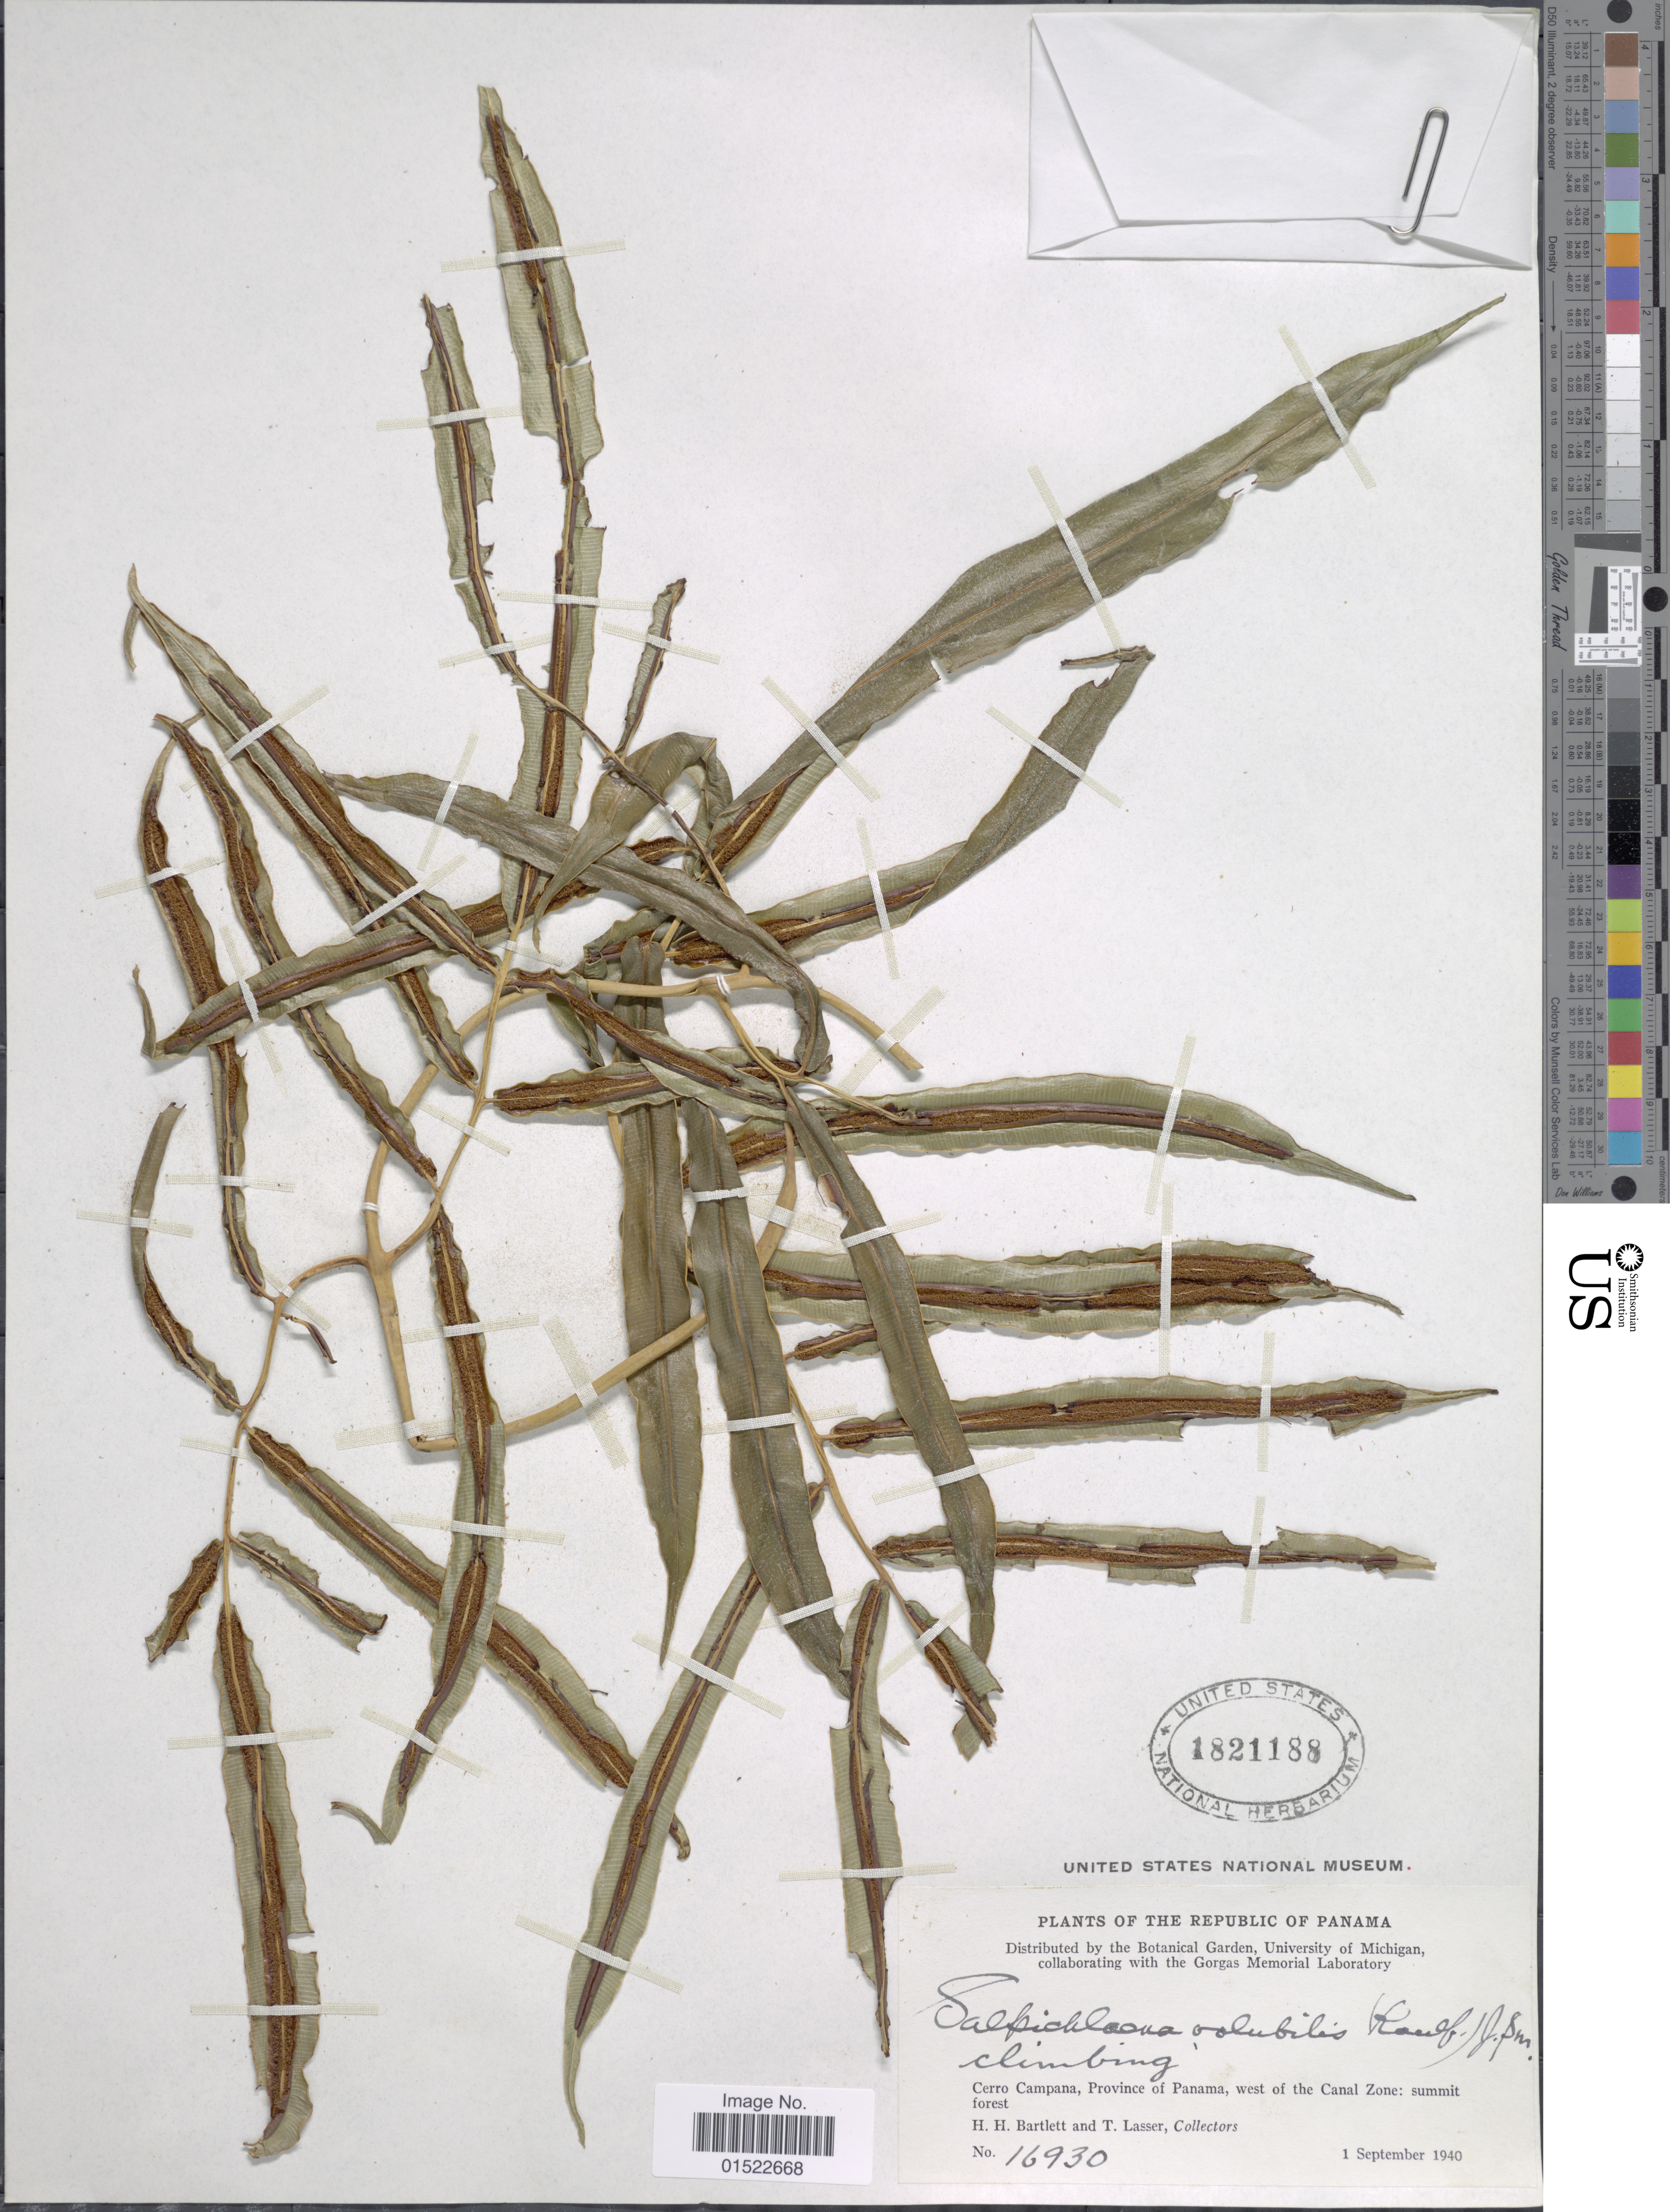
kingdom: Plantae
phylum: Tracheophyta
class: Polypodiopsida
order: Polypodiales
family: Blechnaceae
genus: Salpichlaena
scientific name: Salpichlaena volubilis subsp. volubilis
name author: (Kaulf.) J. Sm.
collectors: H. H. Bartlett & T. Lasser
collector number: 16930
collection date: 1940-09-01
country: Panama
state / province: Colón / Panamá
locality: Cerro Campana, Province of Panama, west of the Canal Zone: Summit forest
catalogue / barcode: US 1821188